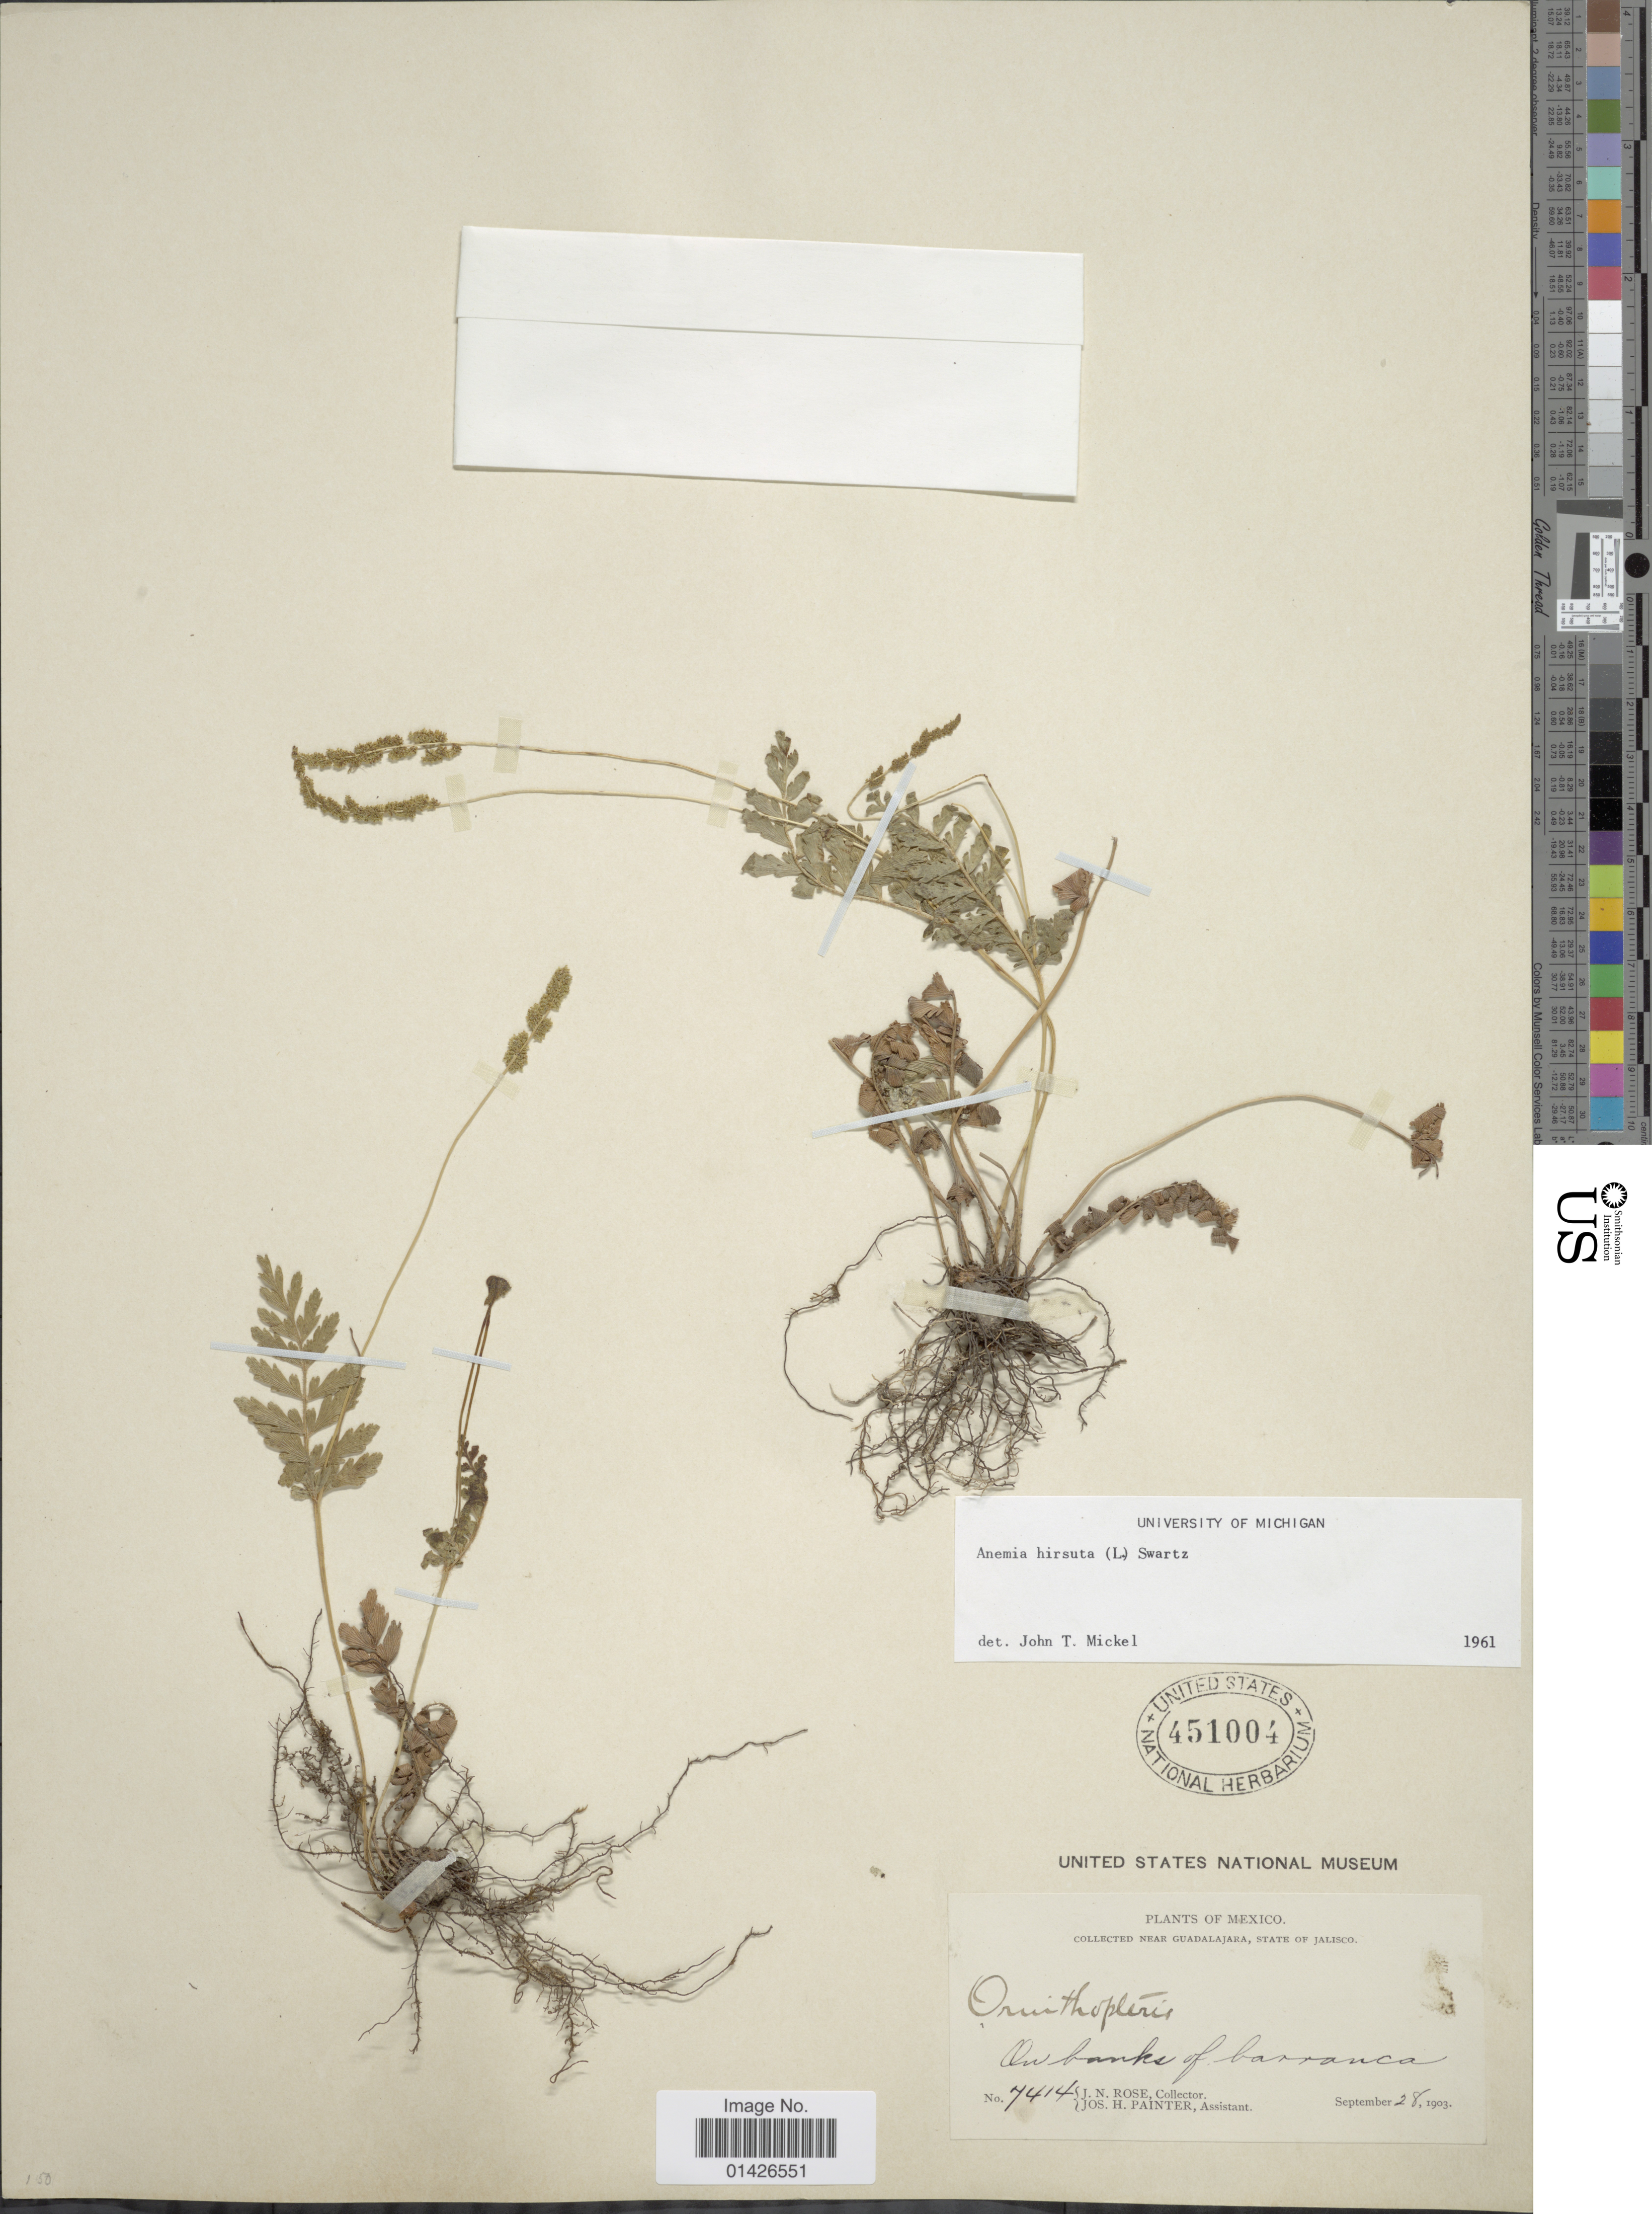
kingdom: Plantae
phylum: Tracheophyta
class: Polypodiopsida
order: Schizaeales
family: Anemiaceae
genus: Anemia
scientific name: Anemia hirsuta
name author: (L.) Sw.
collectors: J. N. Rose & J. H. Painter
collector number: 7414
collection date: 1903-09-28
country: Mexico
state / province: Jalisco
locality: Near Guadalajara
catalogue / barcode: US 451004